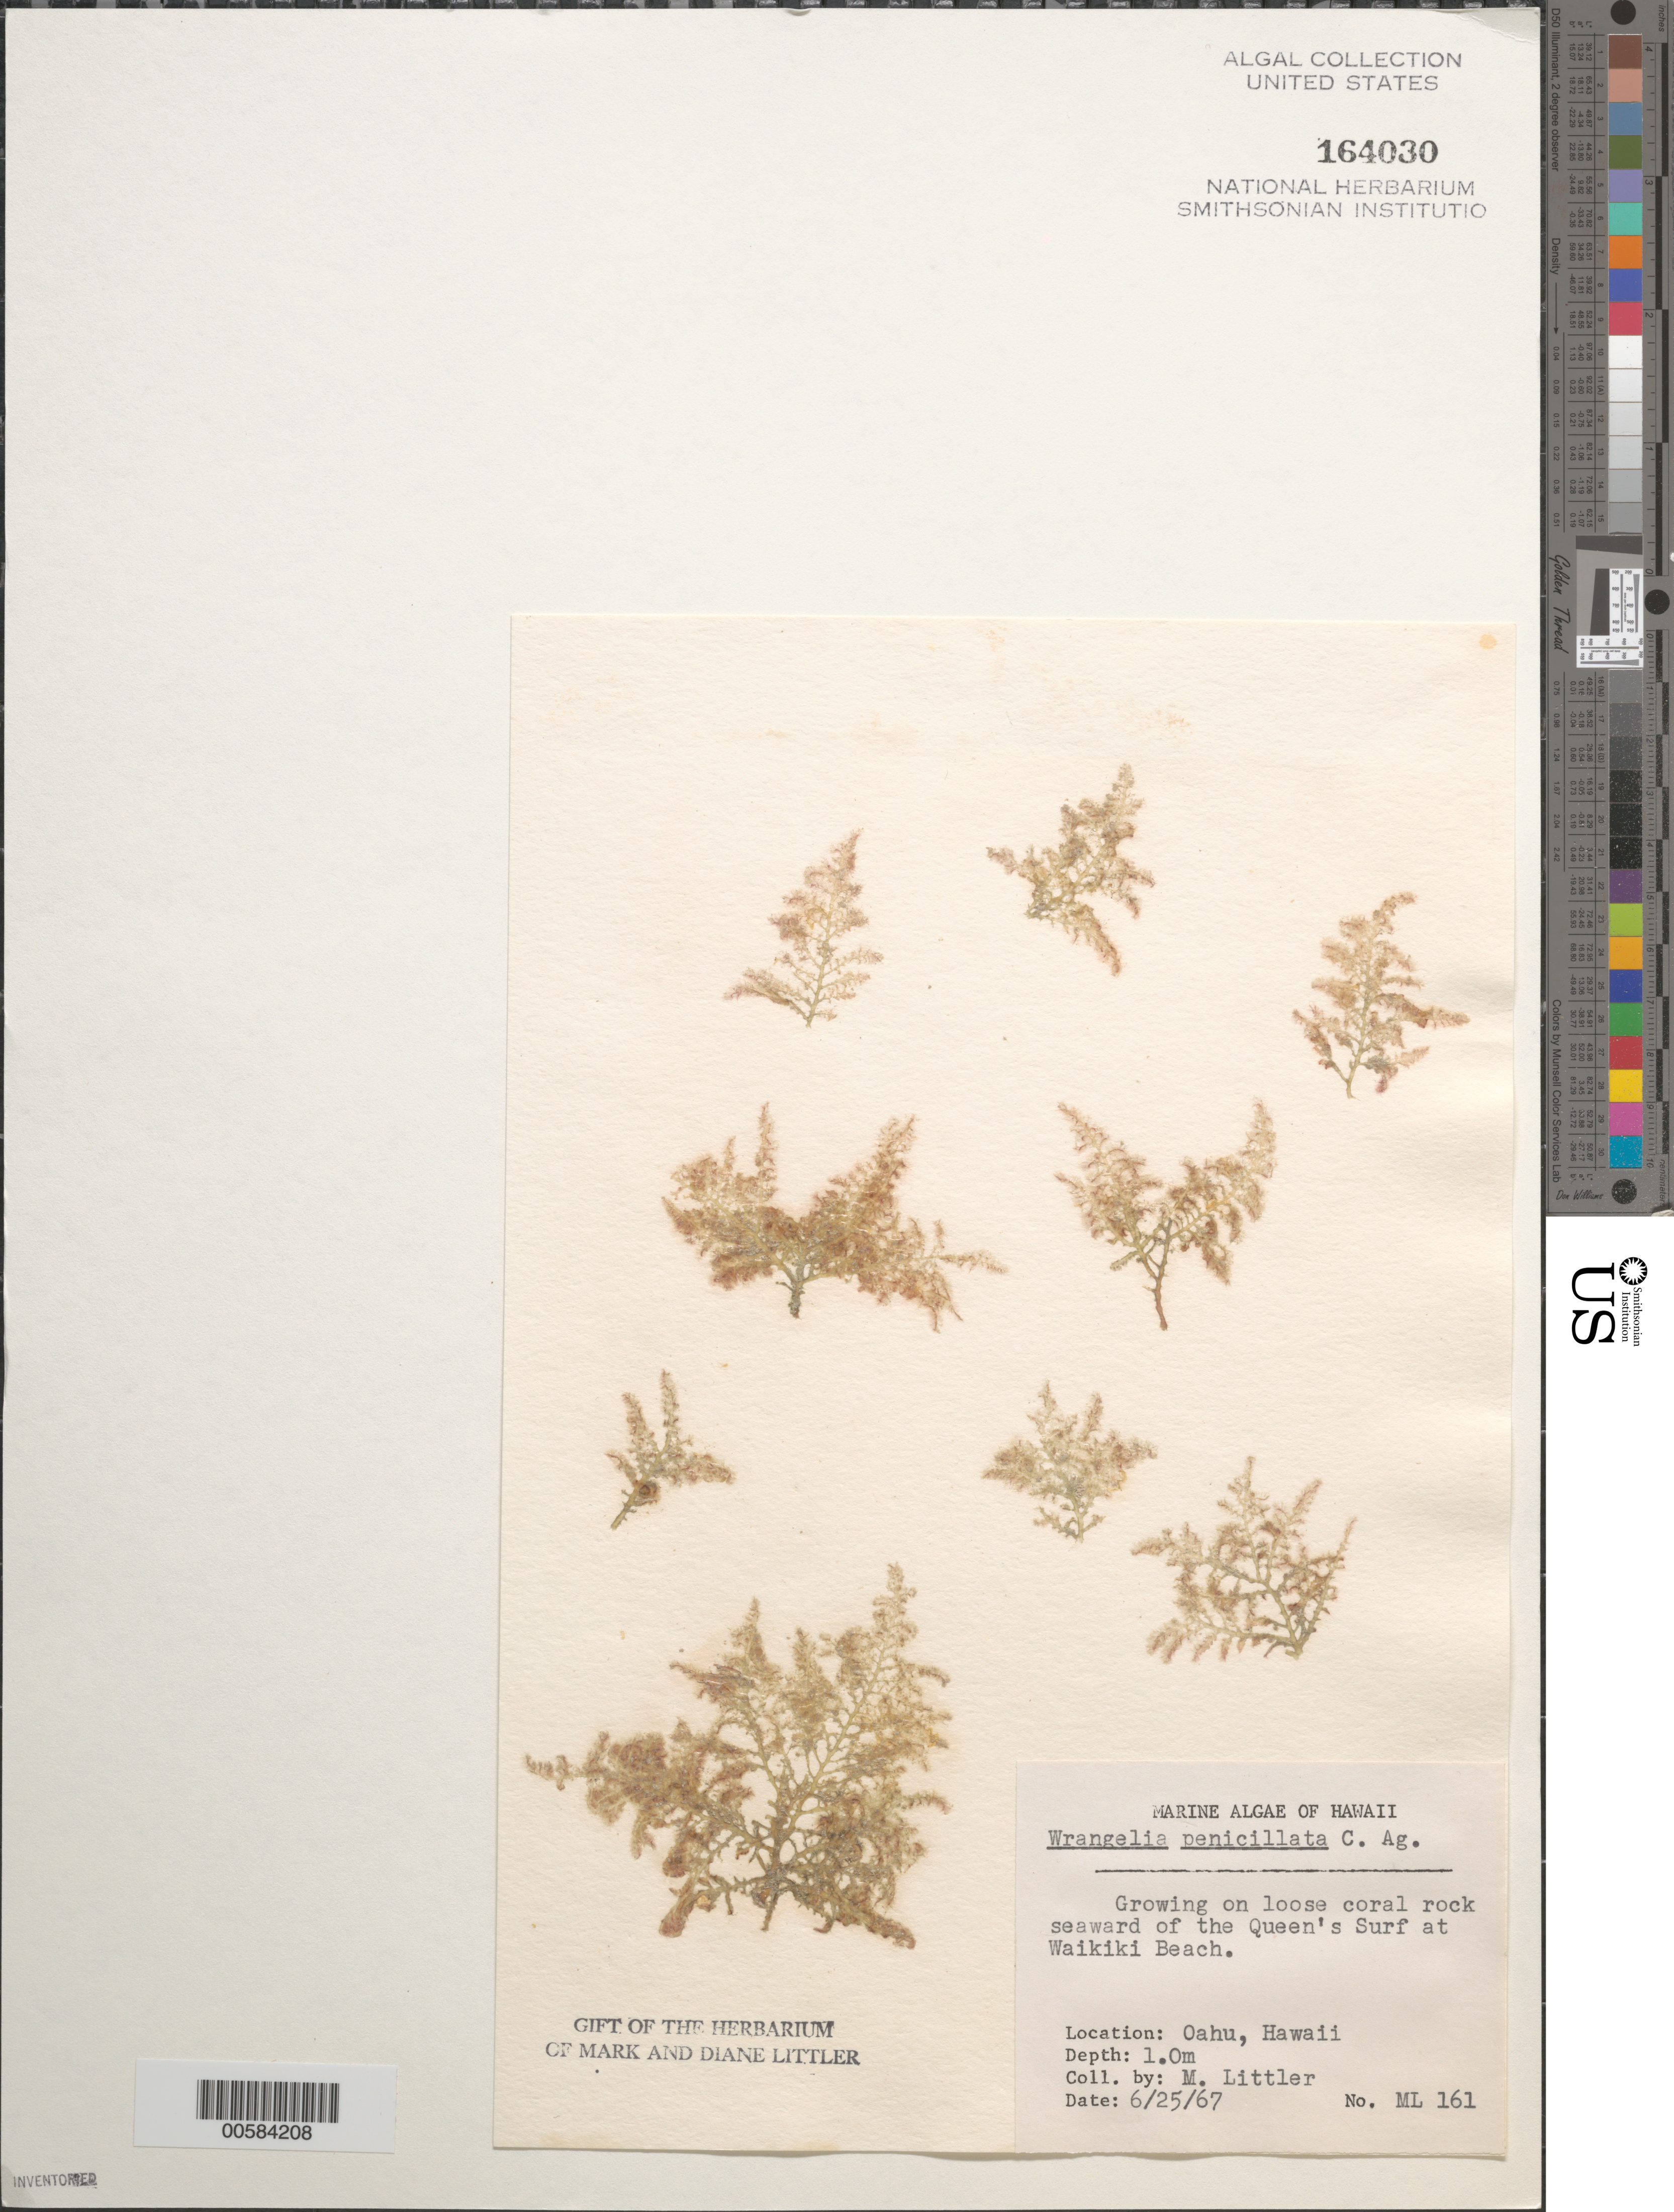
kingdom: Plantae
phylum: Rhodophyta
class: Florideophyceae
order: Ceramiales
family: Wrangeliaceae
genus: Wrangelia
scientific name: Wrangelia penicillata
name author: (C. Agardh) C. Agardh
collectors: M. M. Littler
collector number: ML 161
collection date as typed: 25 Jun 1967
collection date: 1967-06-25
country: United States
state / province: Hawaii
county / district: Honolulu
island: Oahu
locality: Waikiki Beach near Queen's Surf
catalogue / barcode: US 164030